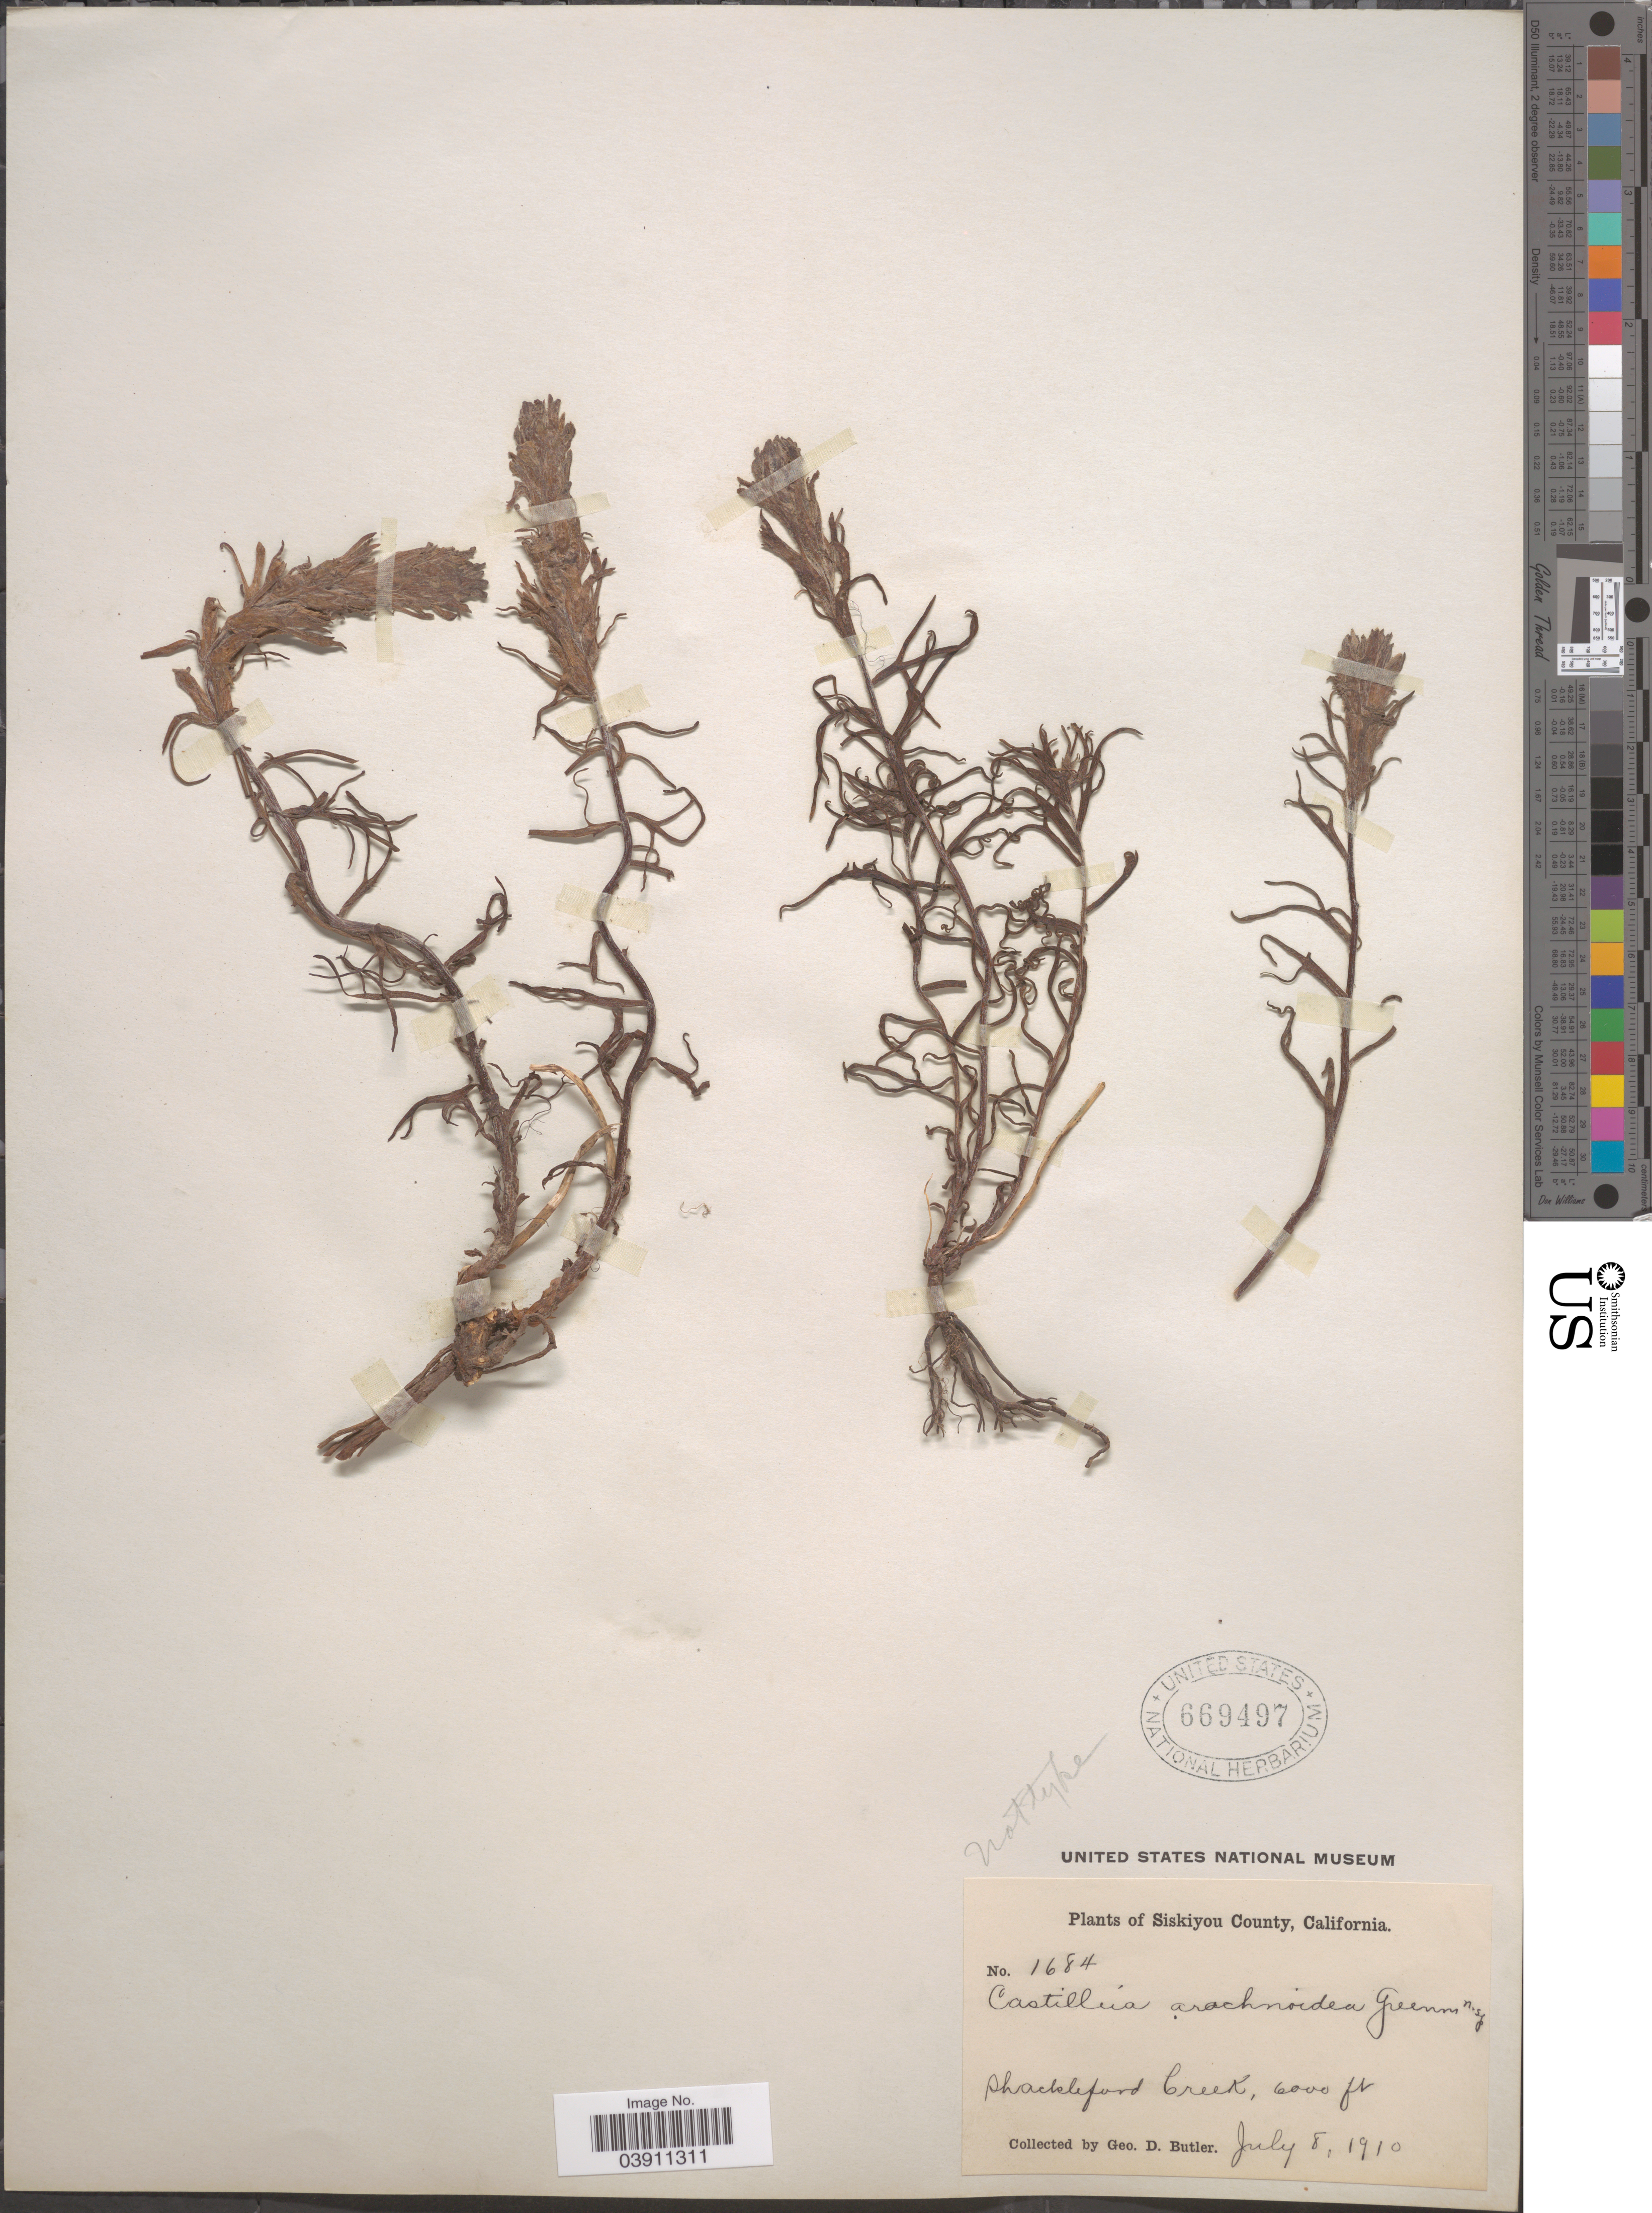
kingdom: Plantae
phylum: Tracheophyta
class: Magnoliopsida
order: Lamiales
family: Orobanchaceae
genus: Castilleja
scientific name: Castilleja arachnoidea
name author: Greenm.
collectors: G. D. Butler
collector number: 1684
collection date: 1910-07-08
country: United States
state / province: California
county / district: Siskiyou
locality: Siskiyou County. Phackleford Creek.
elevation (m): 1829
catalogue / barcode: US 669497